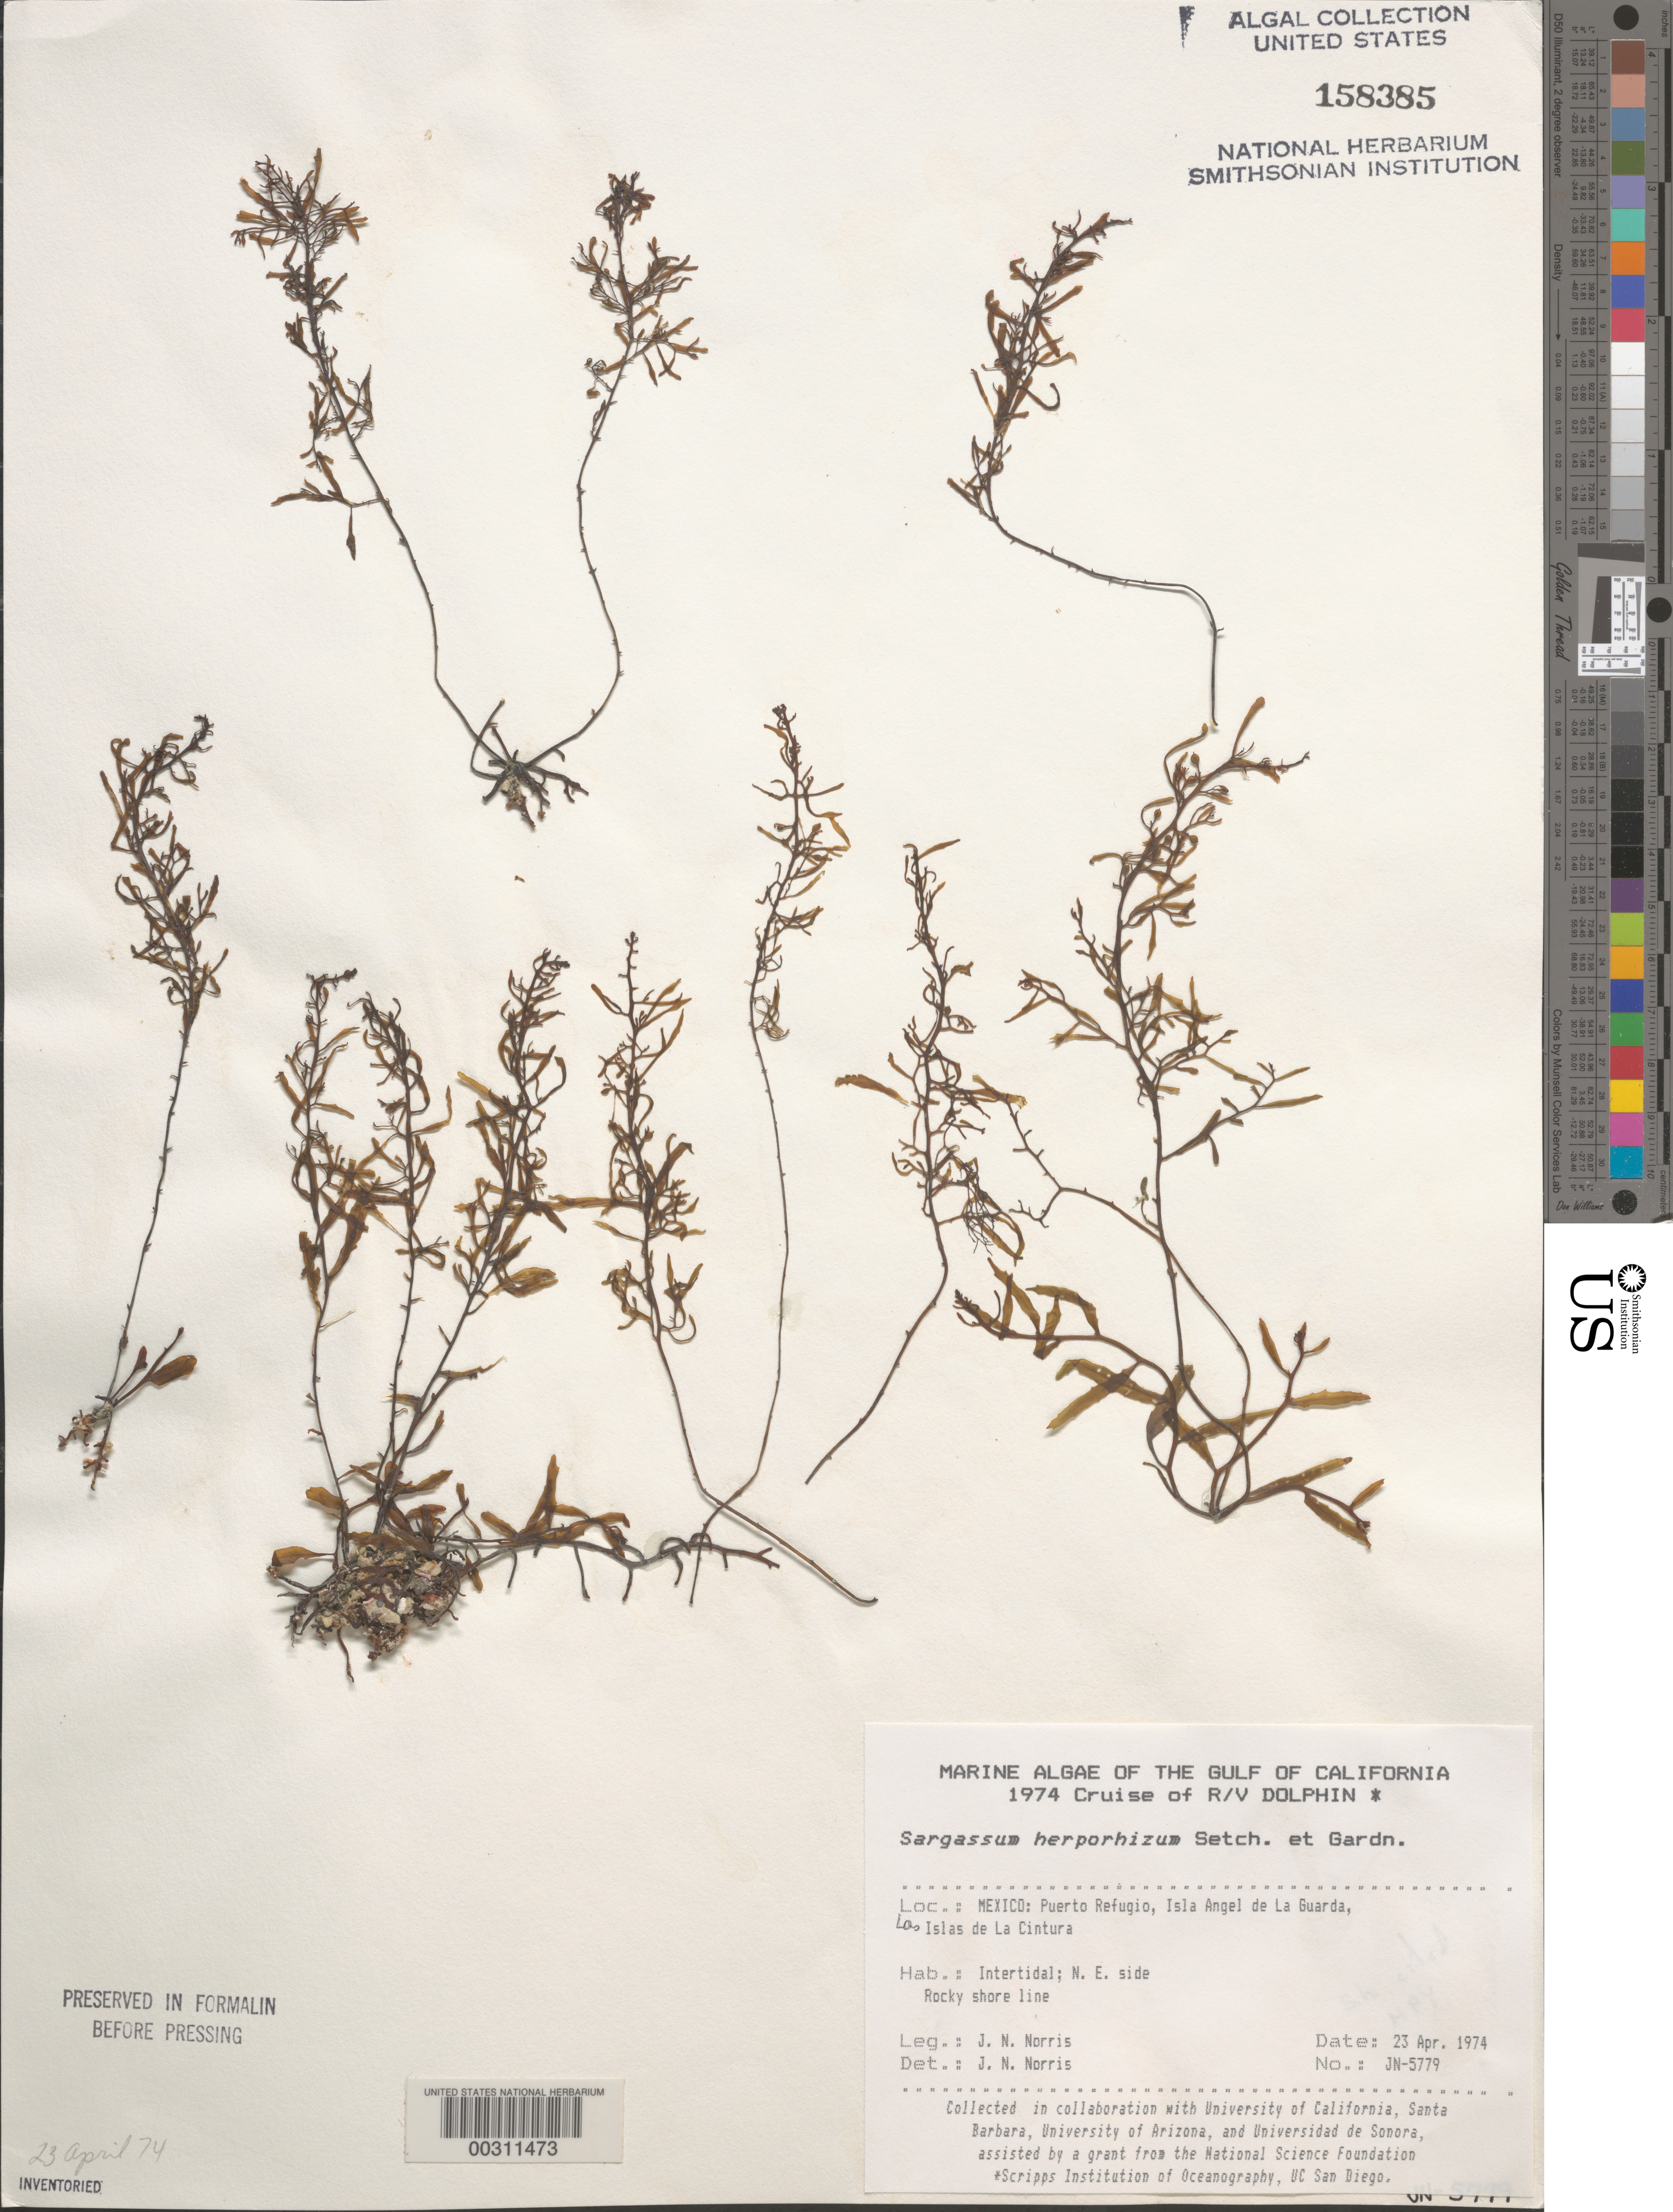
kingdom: Chromista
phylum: Ochrophyta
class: Phaeophyceae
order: Fucales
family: Sargassaceae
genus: Sargassum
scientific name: Sargassum herporhizum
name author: Setch. & N.L. Gardner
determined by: Norris, James N.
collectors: J. N. Norris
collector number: JN-5779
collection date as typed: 23 Apr 1974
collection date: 1974-04-23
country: Mexico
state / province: Baja California Norte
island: Isla Angel de la Guarda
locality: Puerto Refugio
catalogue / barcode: US 158385